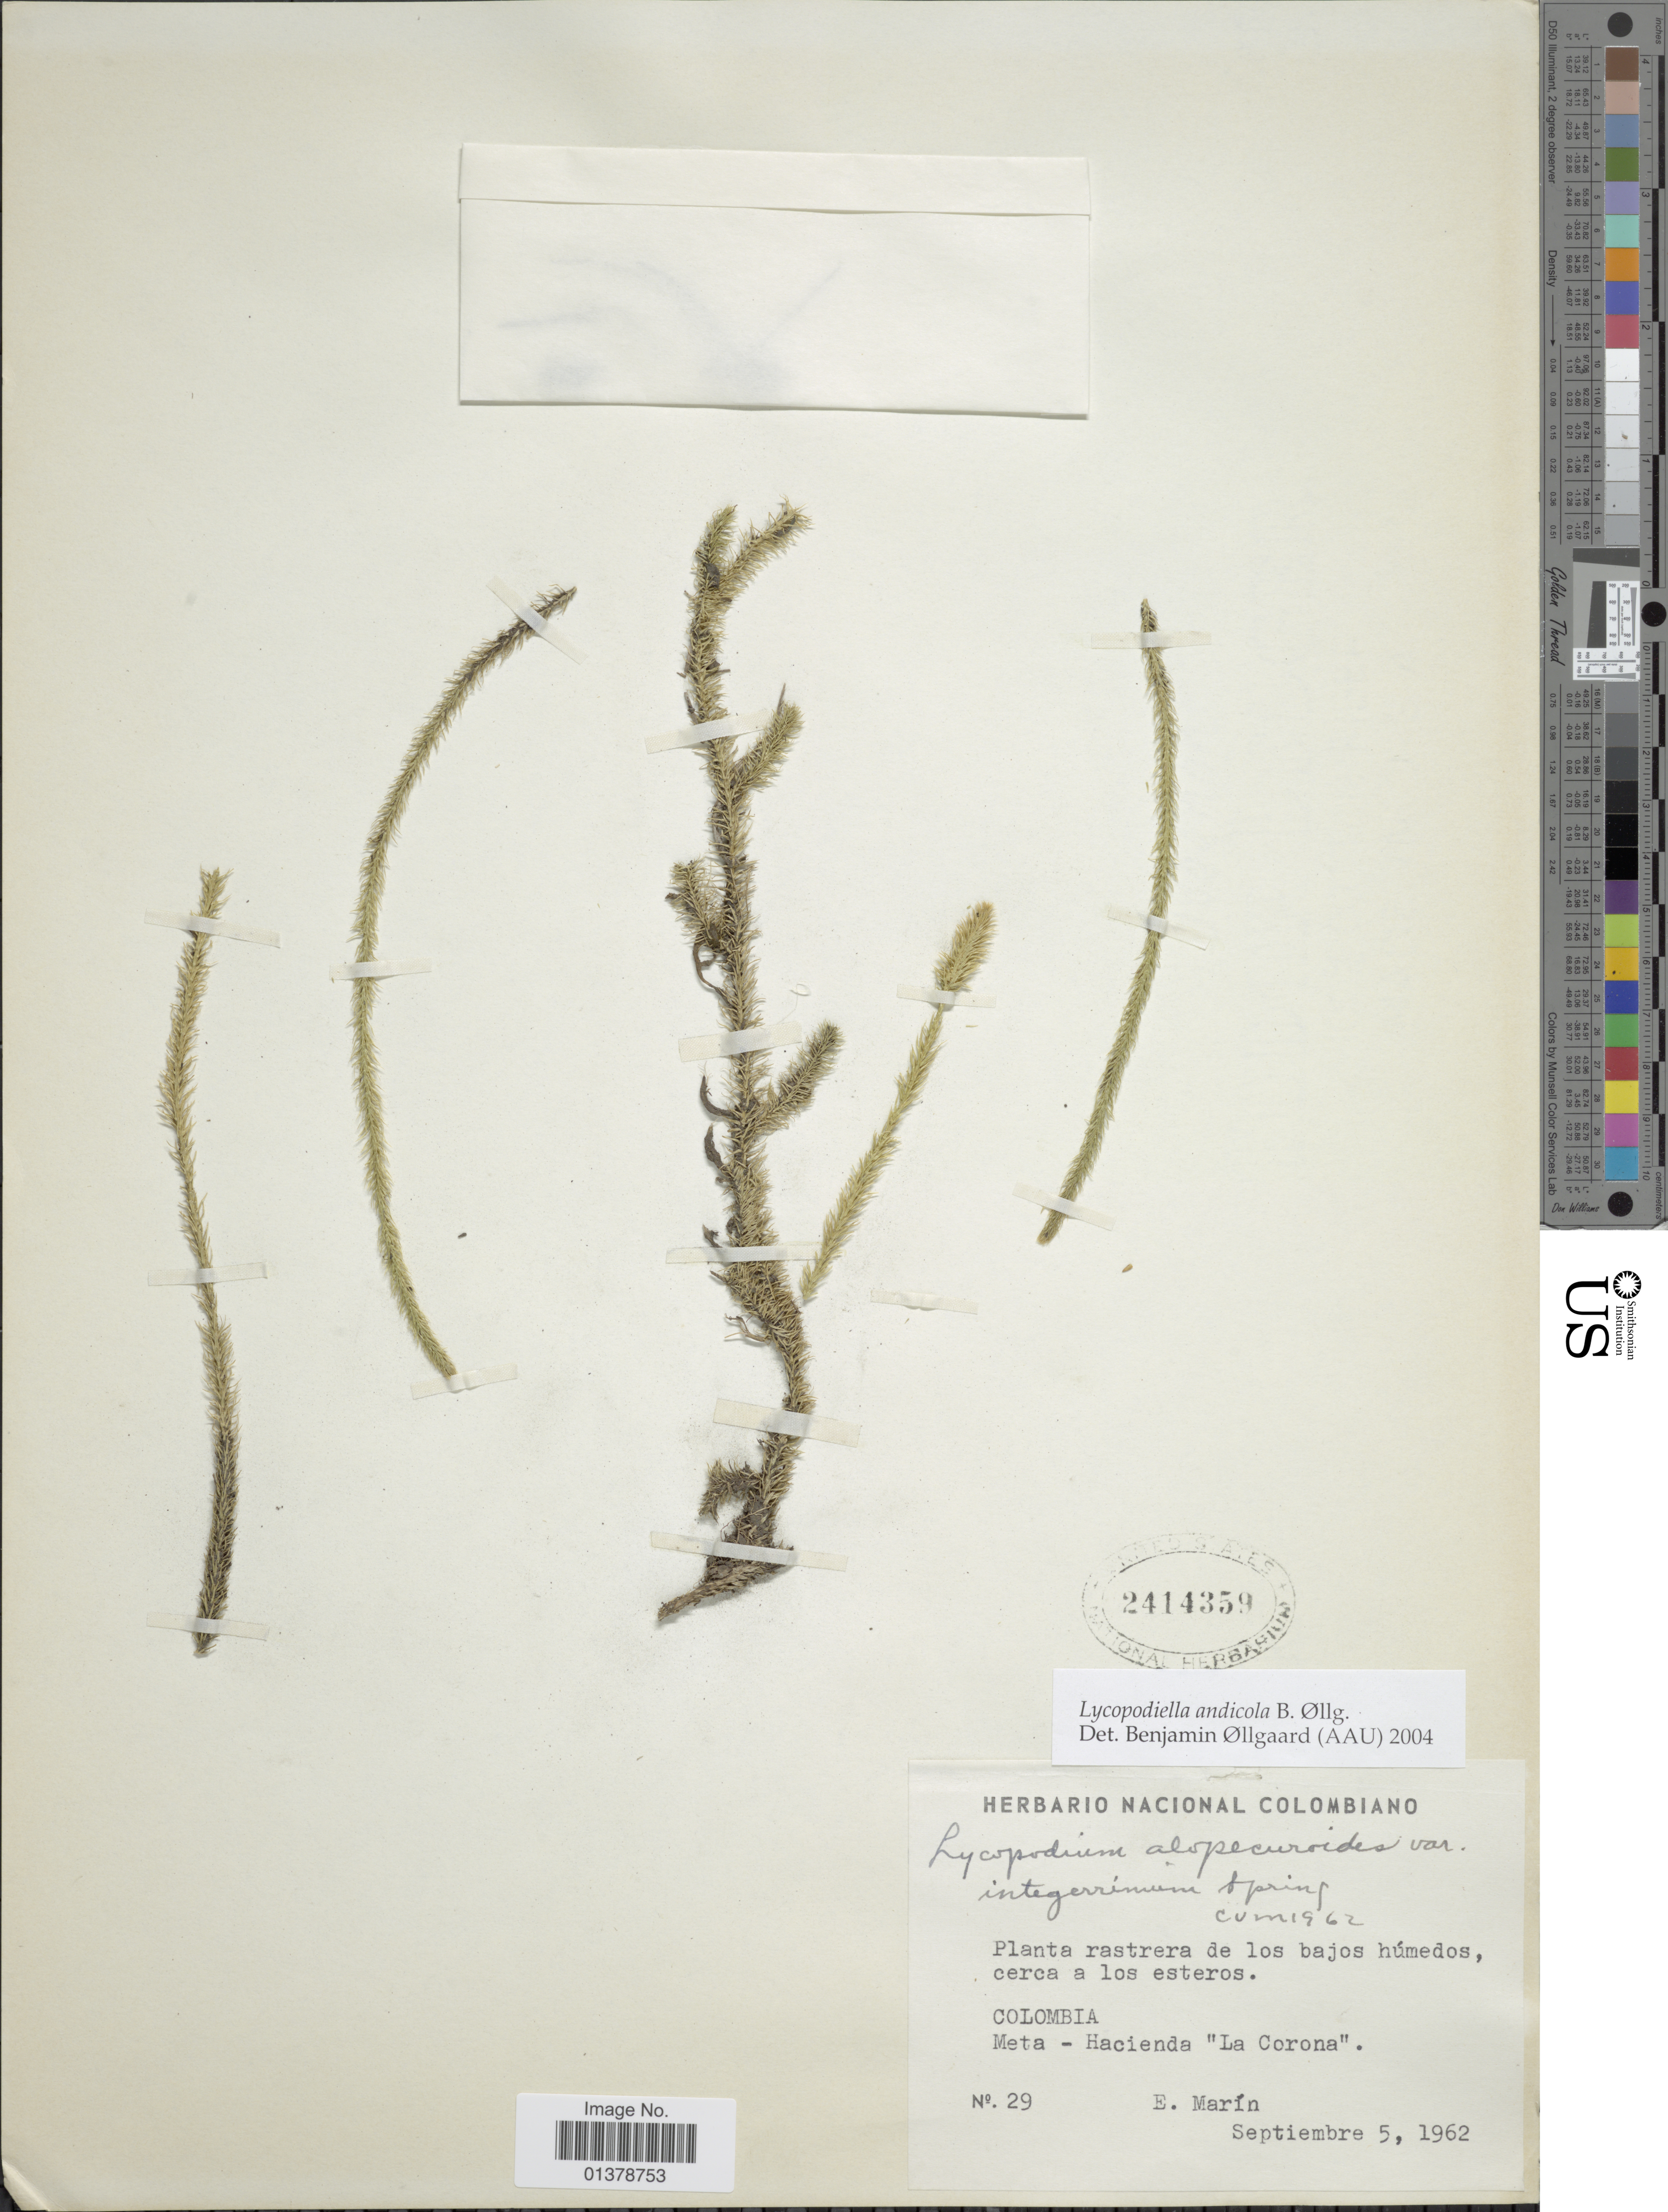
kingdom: Plantae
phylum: Tracheophyta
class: Lycopodiopsida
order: Lycopodiales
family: Lycopodiaceae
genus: Lycopodiella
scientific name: Lycopodiella andicola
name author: B. Øllg.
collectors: E. Marin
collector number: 29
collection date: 1962-09-05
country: Colombia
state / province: Meta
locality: Meta-Hacienda"La Corona"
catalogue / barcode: US 2414359